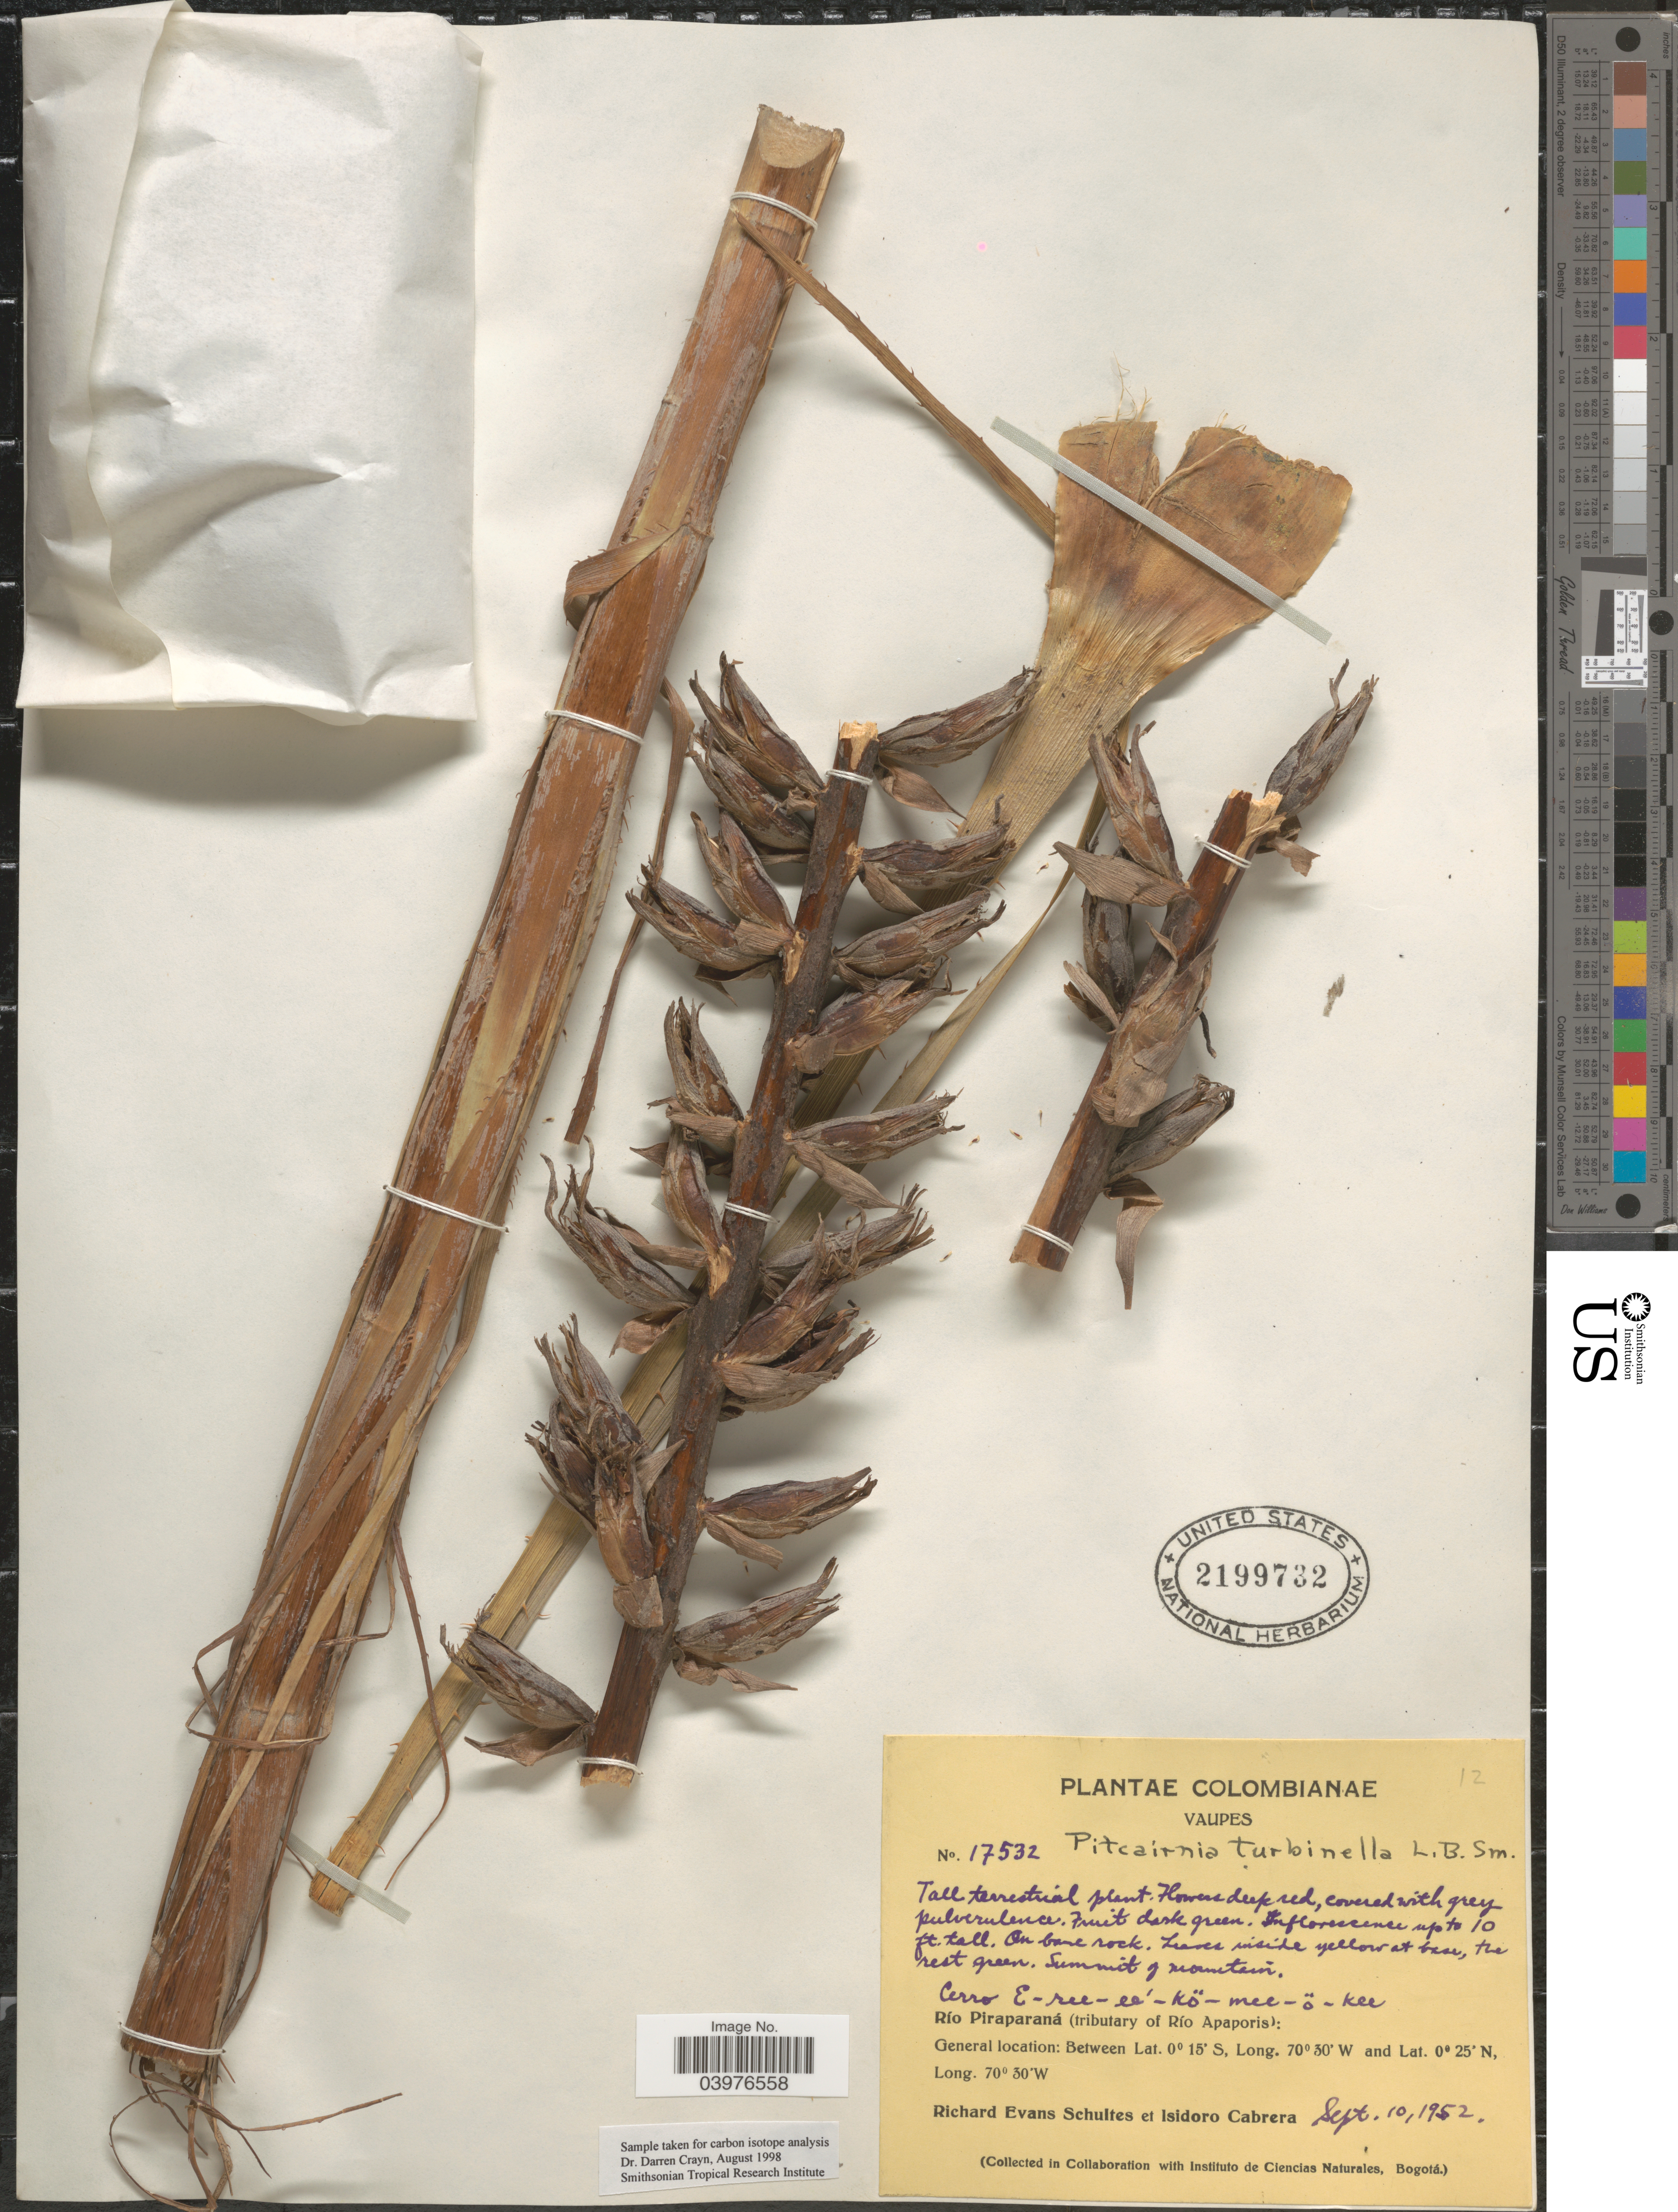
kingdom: Plantae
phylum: Tracheophyta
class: Liliopsida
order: Poales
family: Bromeliaceae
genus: Pitcairnia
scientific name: Pitcairnia turbinella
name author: L.B. Sm.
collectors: R. E. Schultes & I. Cabrera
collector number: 17532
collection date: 1952-09-10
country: Colombia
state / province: Vaupés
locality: Summit of mountain. Cerro E-ree-eé-kö-mee-ö-kee. Río Piraparaná (tributary of Río Apaporis).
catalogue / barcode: US 2199732